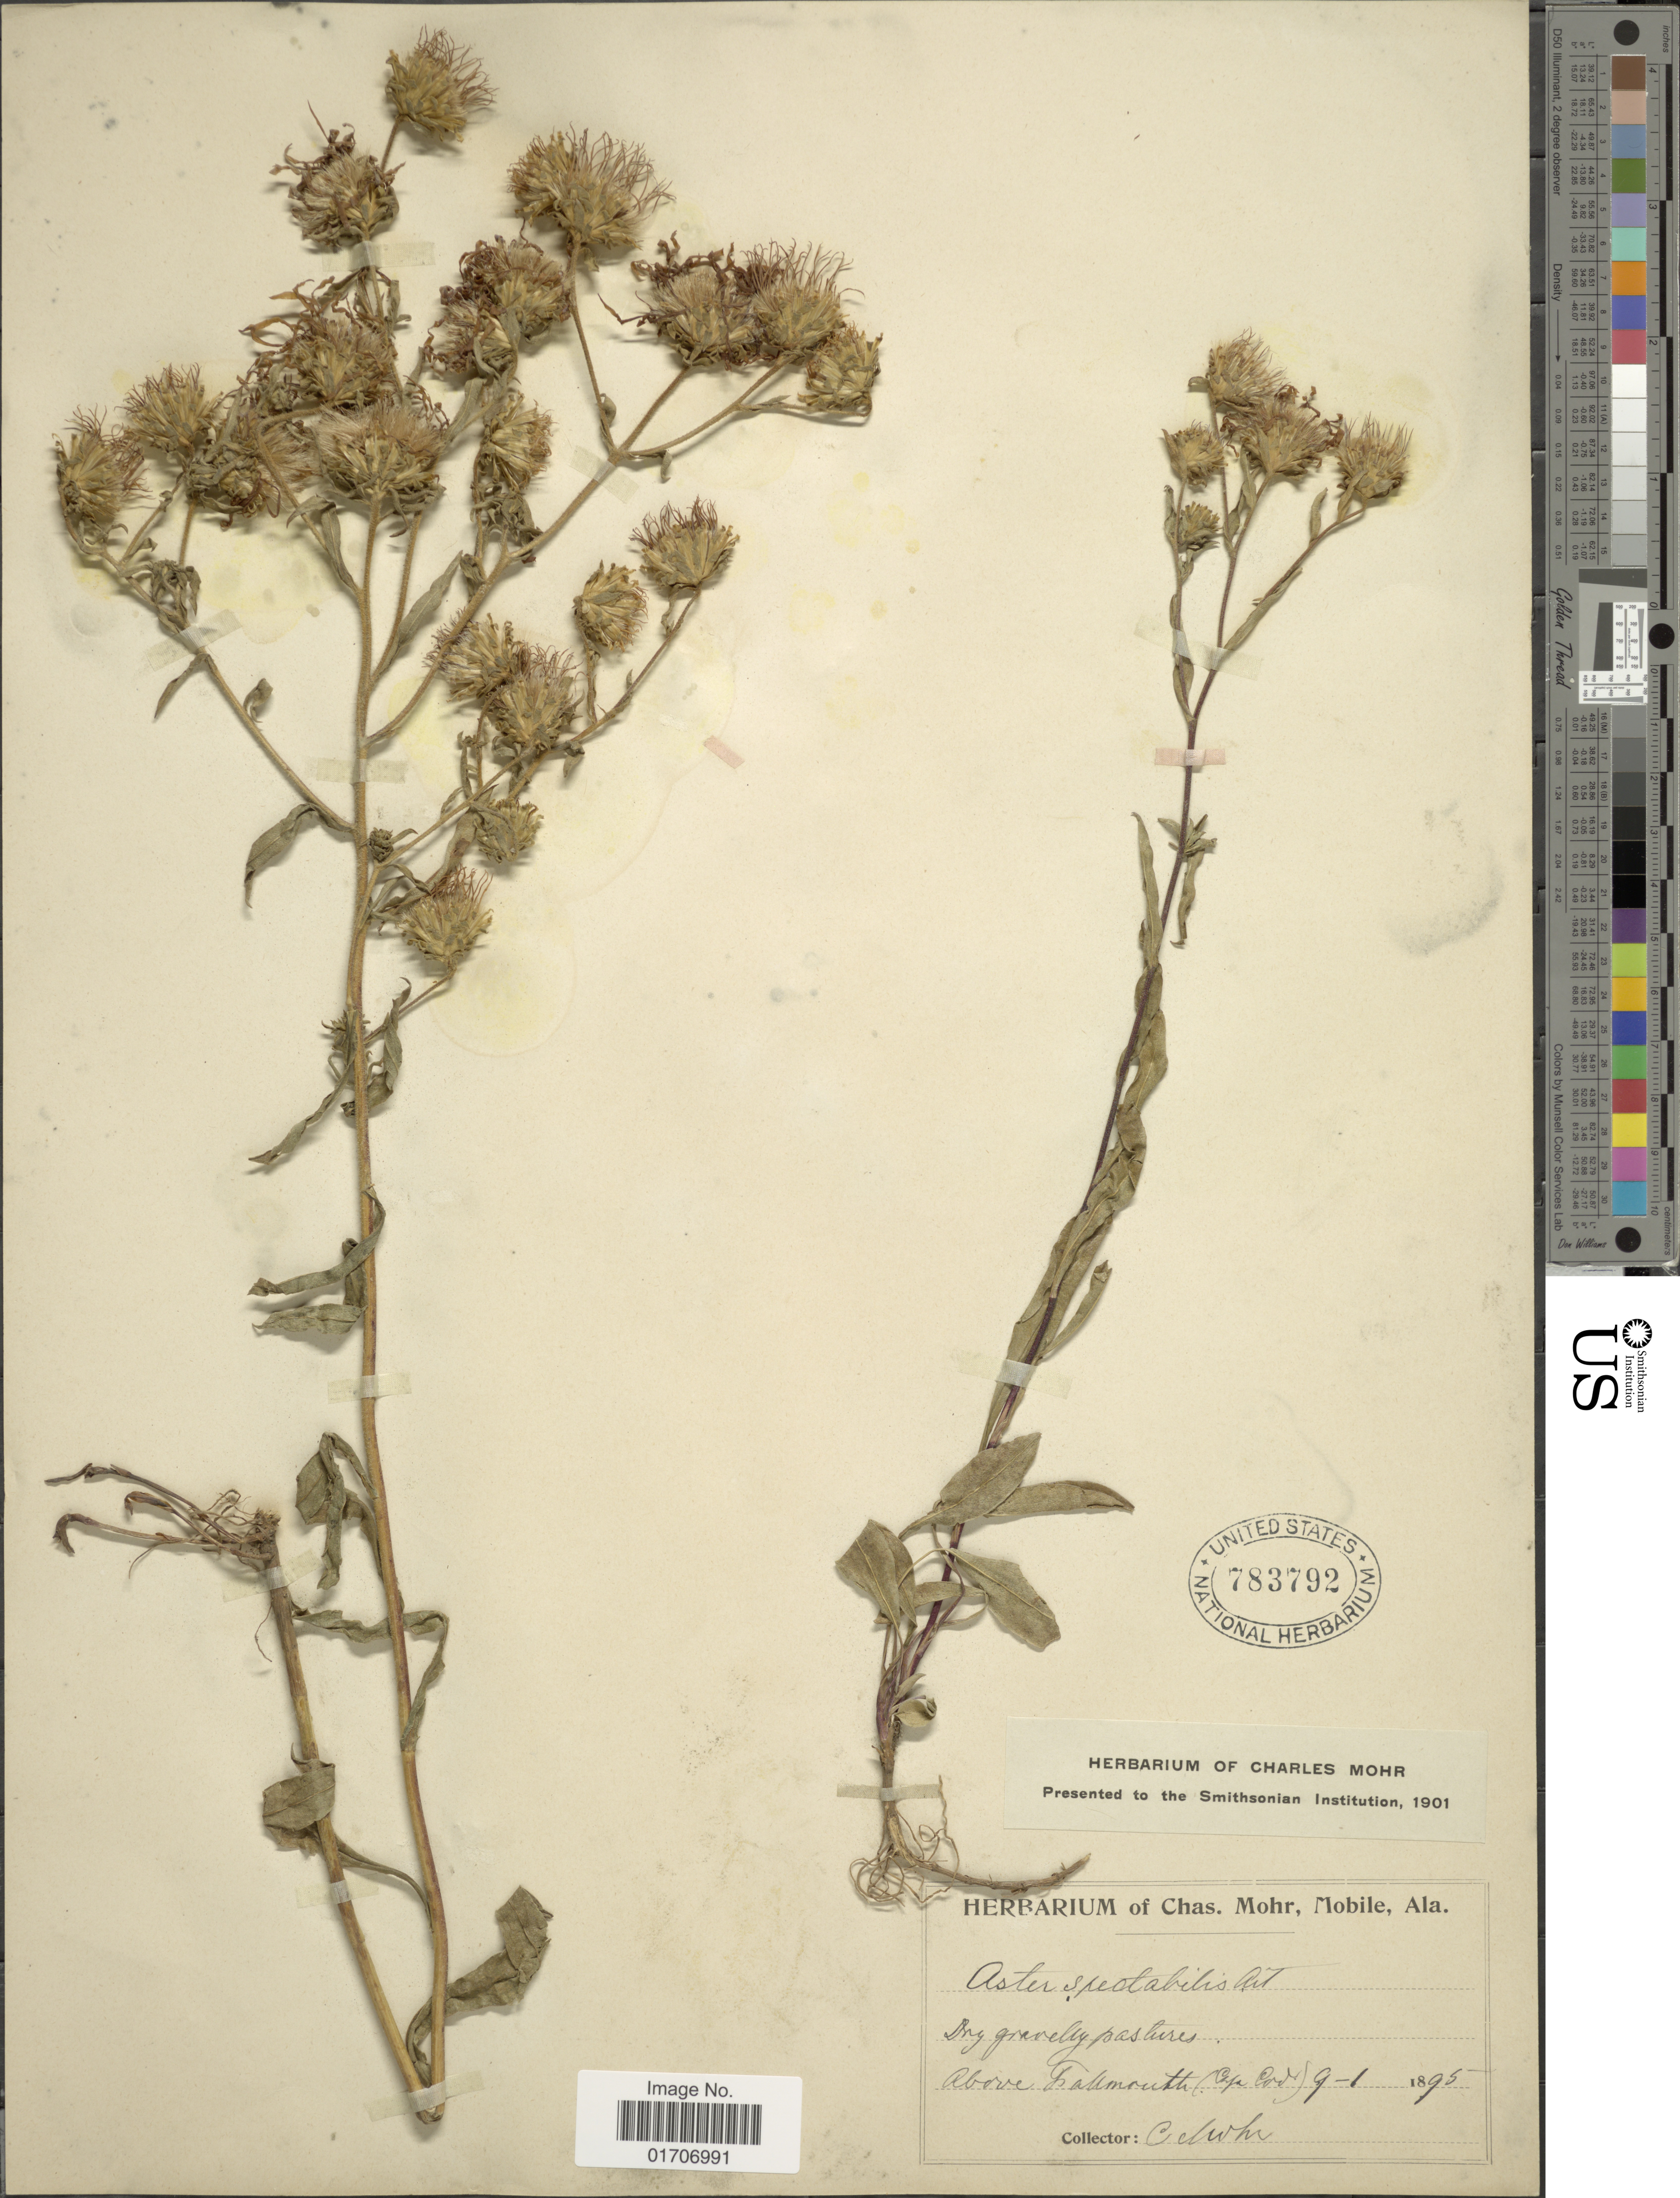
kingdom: Plantae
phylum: Tracheophyta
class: Magnoliopsida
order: Asterales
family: Asteraceae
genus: Eurybia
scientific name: Eurybia spectabilis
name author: (Aiton) G.L. Nesom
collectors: C. T. Mohr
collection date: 1895-09-01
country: United States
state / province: Massachusetts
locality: Above Falmouth (Cape Cod.).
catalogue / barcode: US 783792